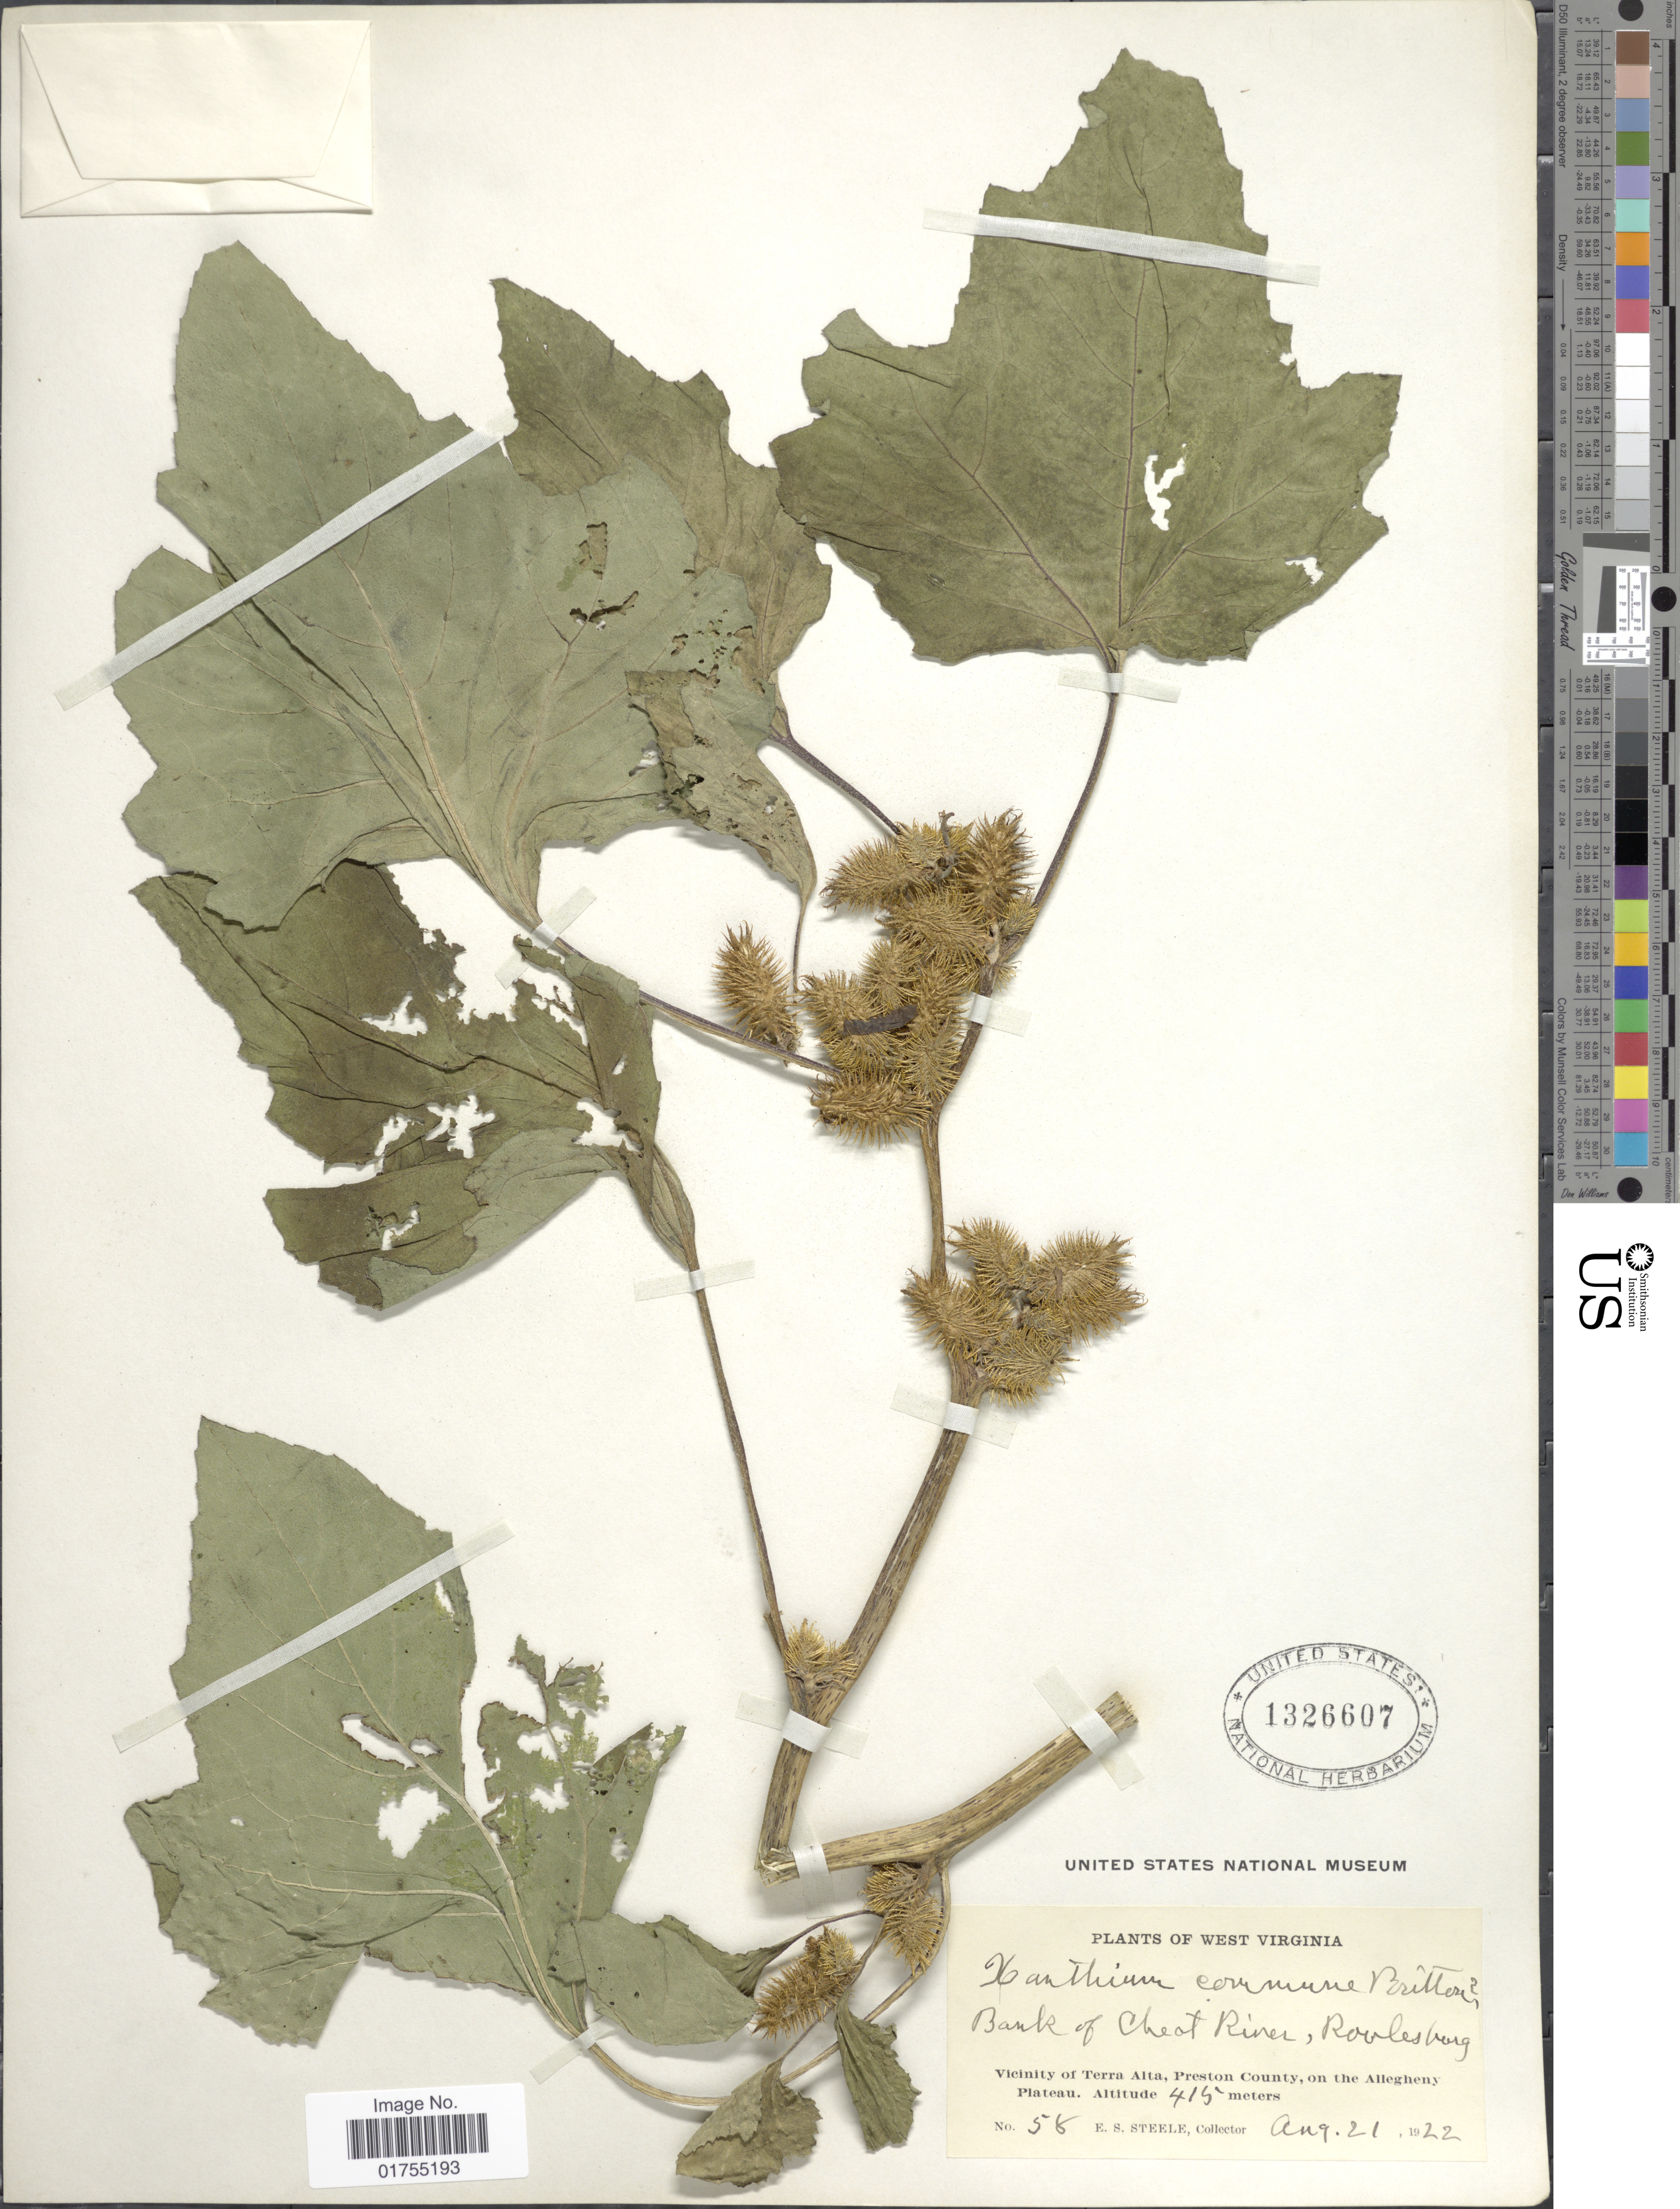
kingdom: Plantae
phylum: Tracheophyta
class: Magnoliopsida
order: Asterales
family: Asteraceae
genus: Xanthium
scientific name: Xanthium strumarium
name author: L.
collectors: E. Steele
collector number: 58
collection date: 1922-08-21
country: United States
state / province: West Virginia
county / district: Preston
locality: Vicinity of Terra Alta, Preston County, on the Allegheny Plateau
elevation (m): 415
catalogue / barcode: US 1326607